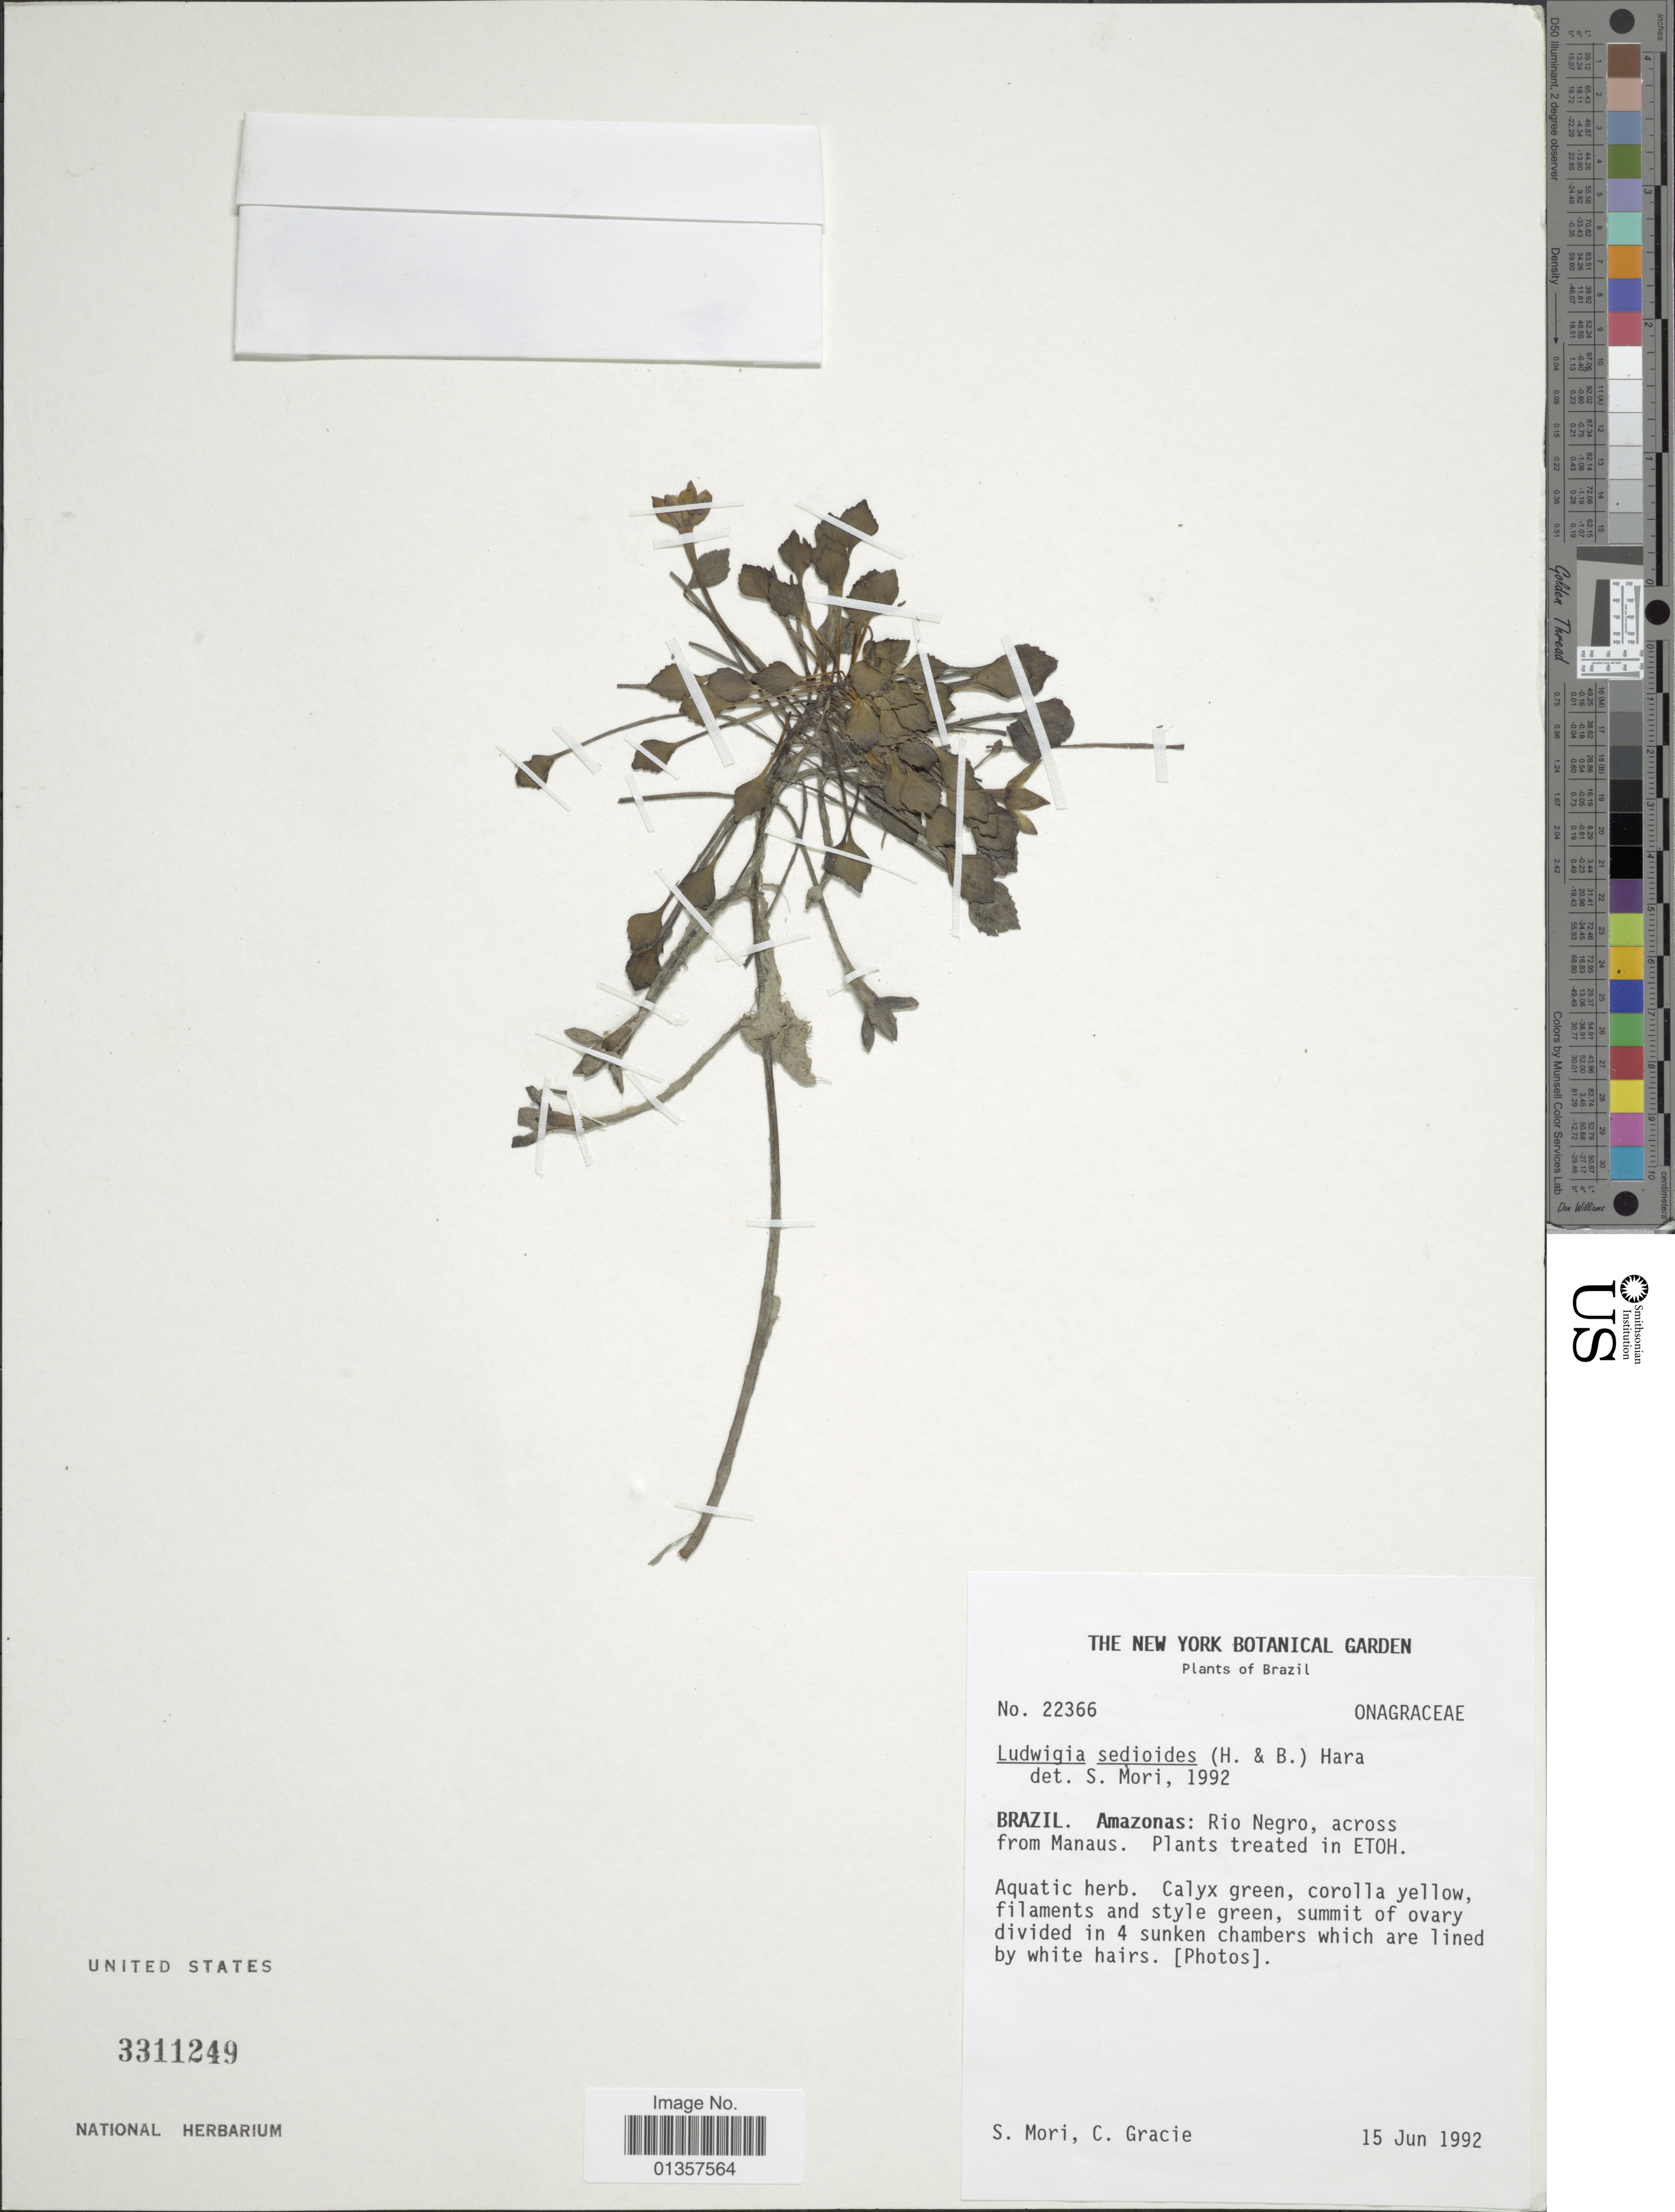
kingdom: Plantae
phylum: Tracheophyta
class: Magnoliopsida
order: Myrtales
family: Onagraceae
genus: Ludwigia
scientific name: Ludwigia sedoides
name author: (Humb. & Bonpl.) H. Hara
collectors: S. Mori & C. A. Gracie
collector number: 22366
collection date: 1992-06-15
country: Brazil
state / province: Amazonas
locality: Rio Negro, across from Manaus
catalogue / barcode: US 3311249